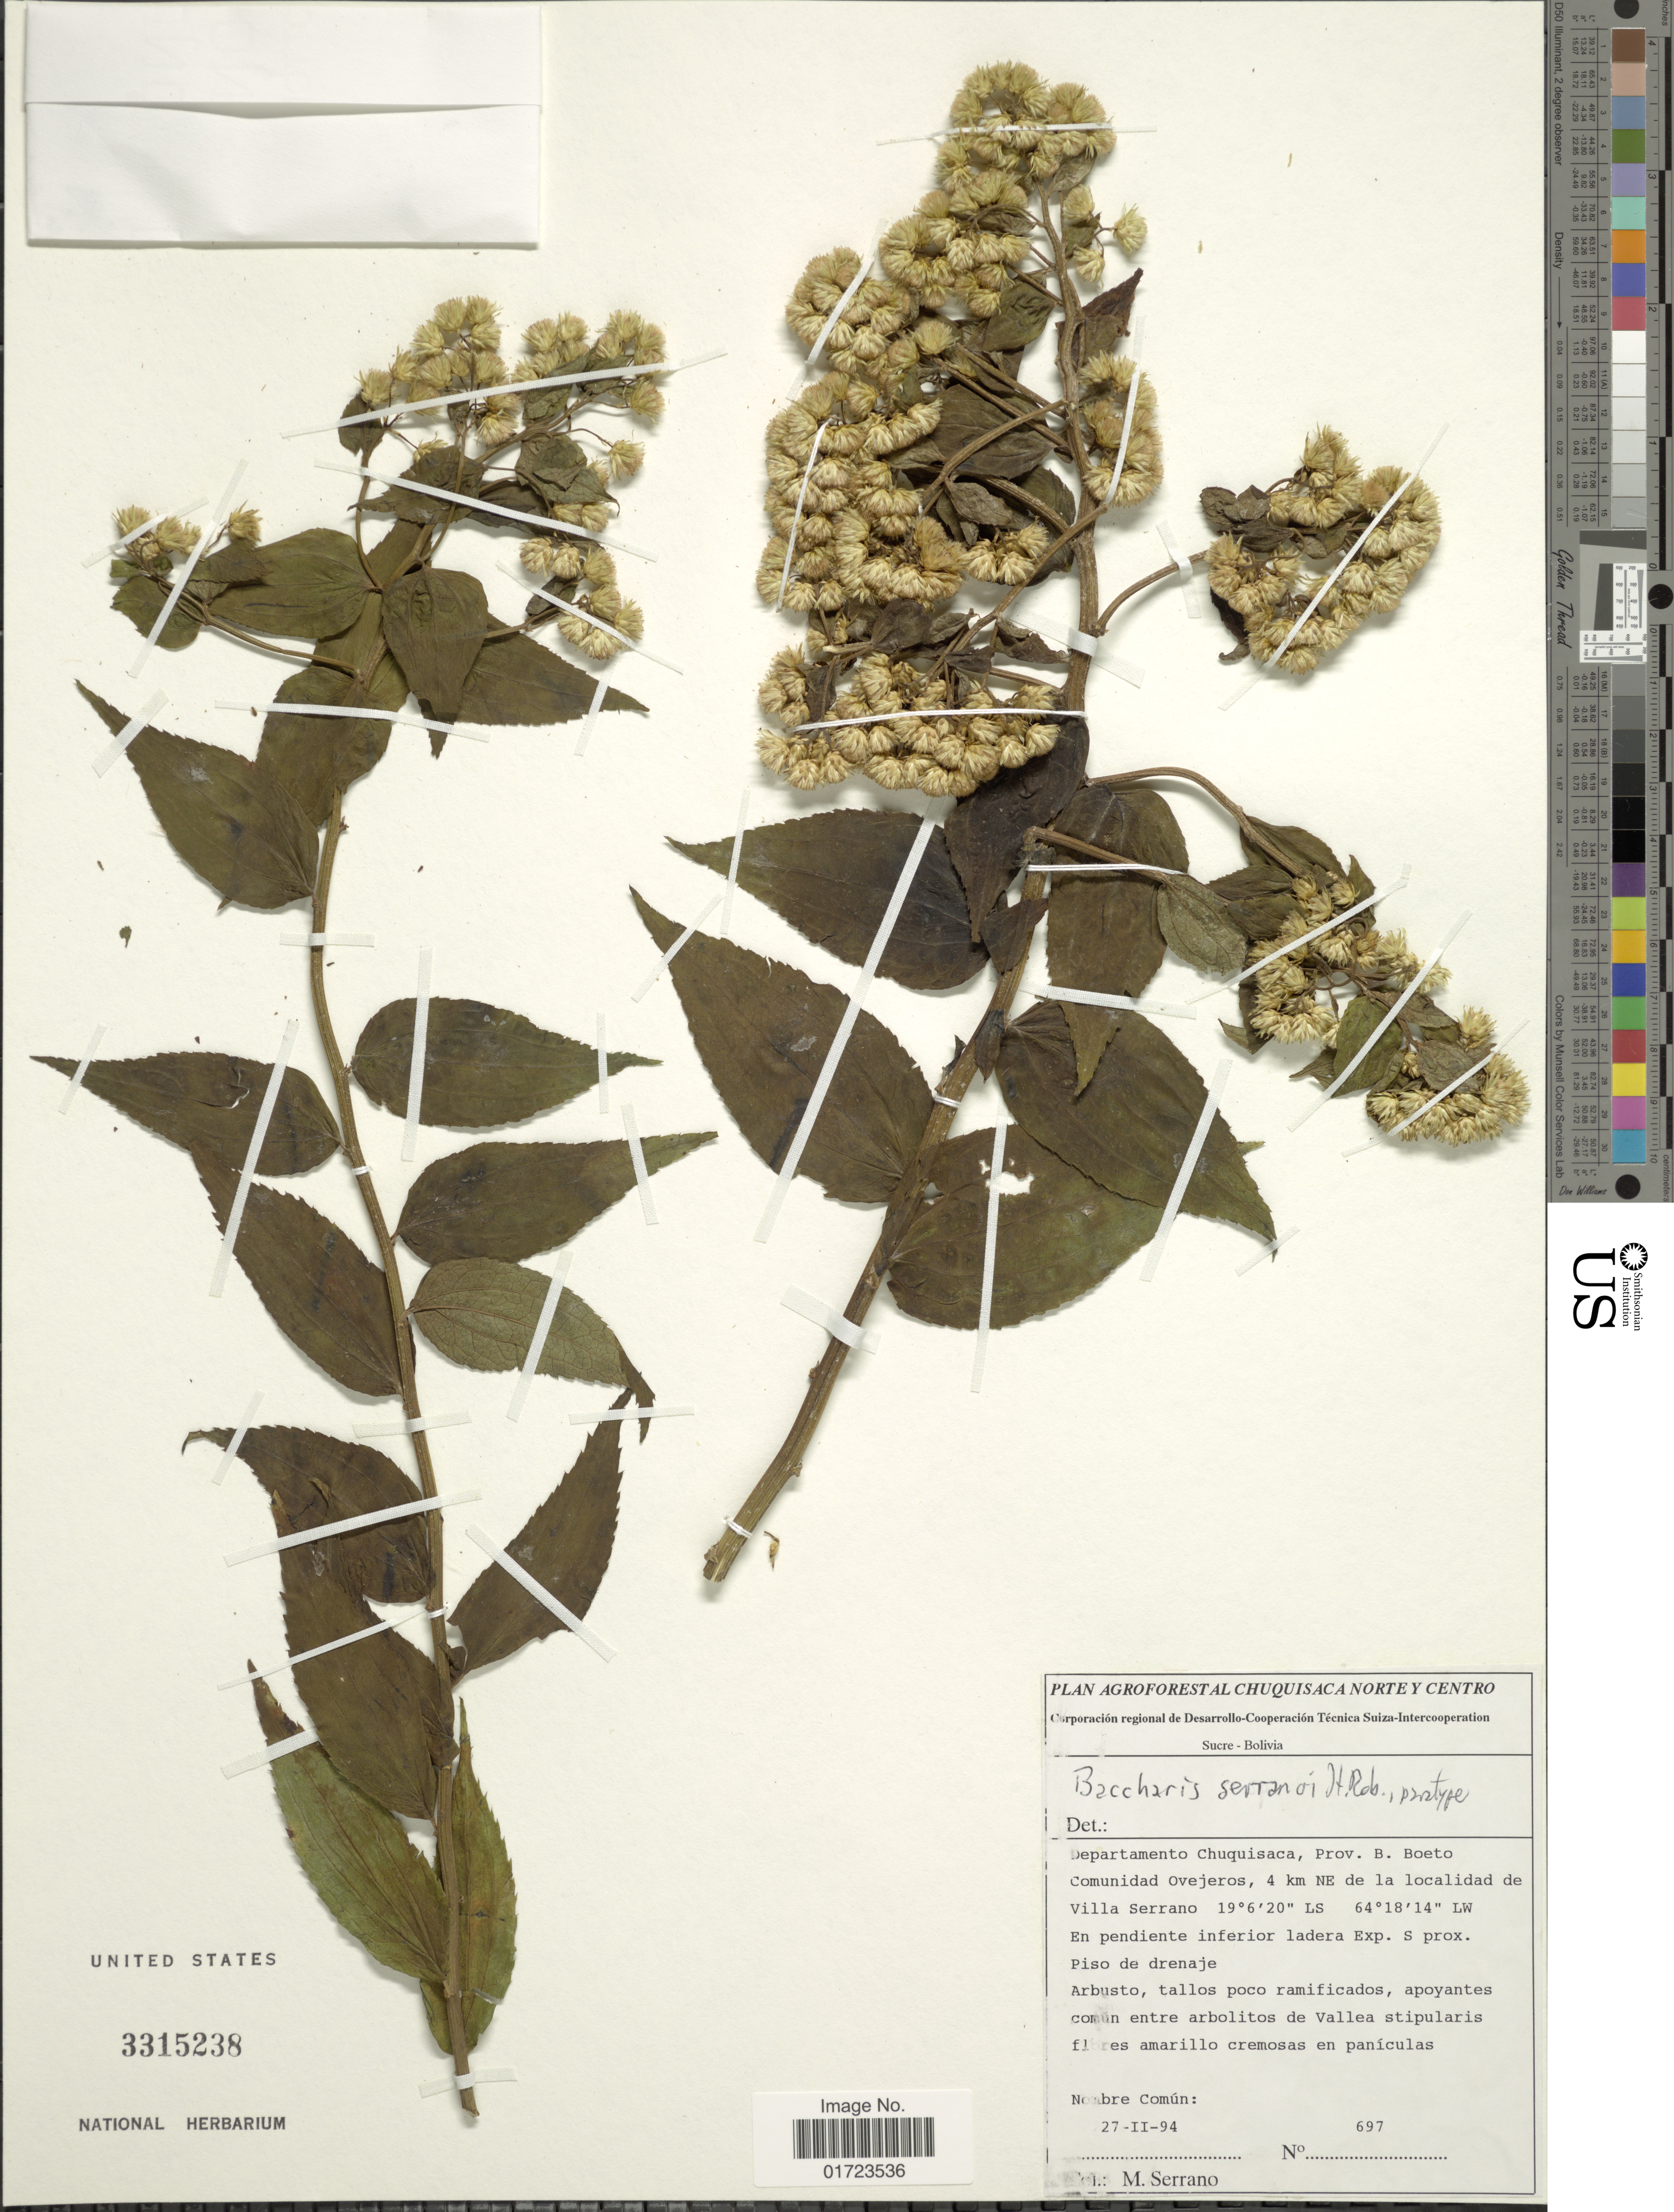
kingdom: Plantae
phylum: Tracheophyta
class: Magnoliopsida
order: Asterales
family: Asteraceae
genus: Baccharis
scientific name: Baccharis serranoi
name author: H. Rob.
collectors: M. Serrano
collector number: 697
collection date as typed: Transcribed d/m/y: 27/2/94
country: Bolivia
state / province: Chuquisaca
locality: Dpto. Chuquisaca, Prov. B. Boeto Comuniddad Ovejeros 4 km de la Locailidad de villa Serrano.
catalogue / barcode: US 3315238